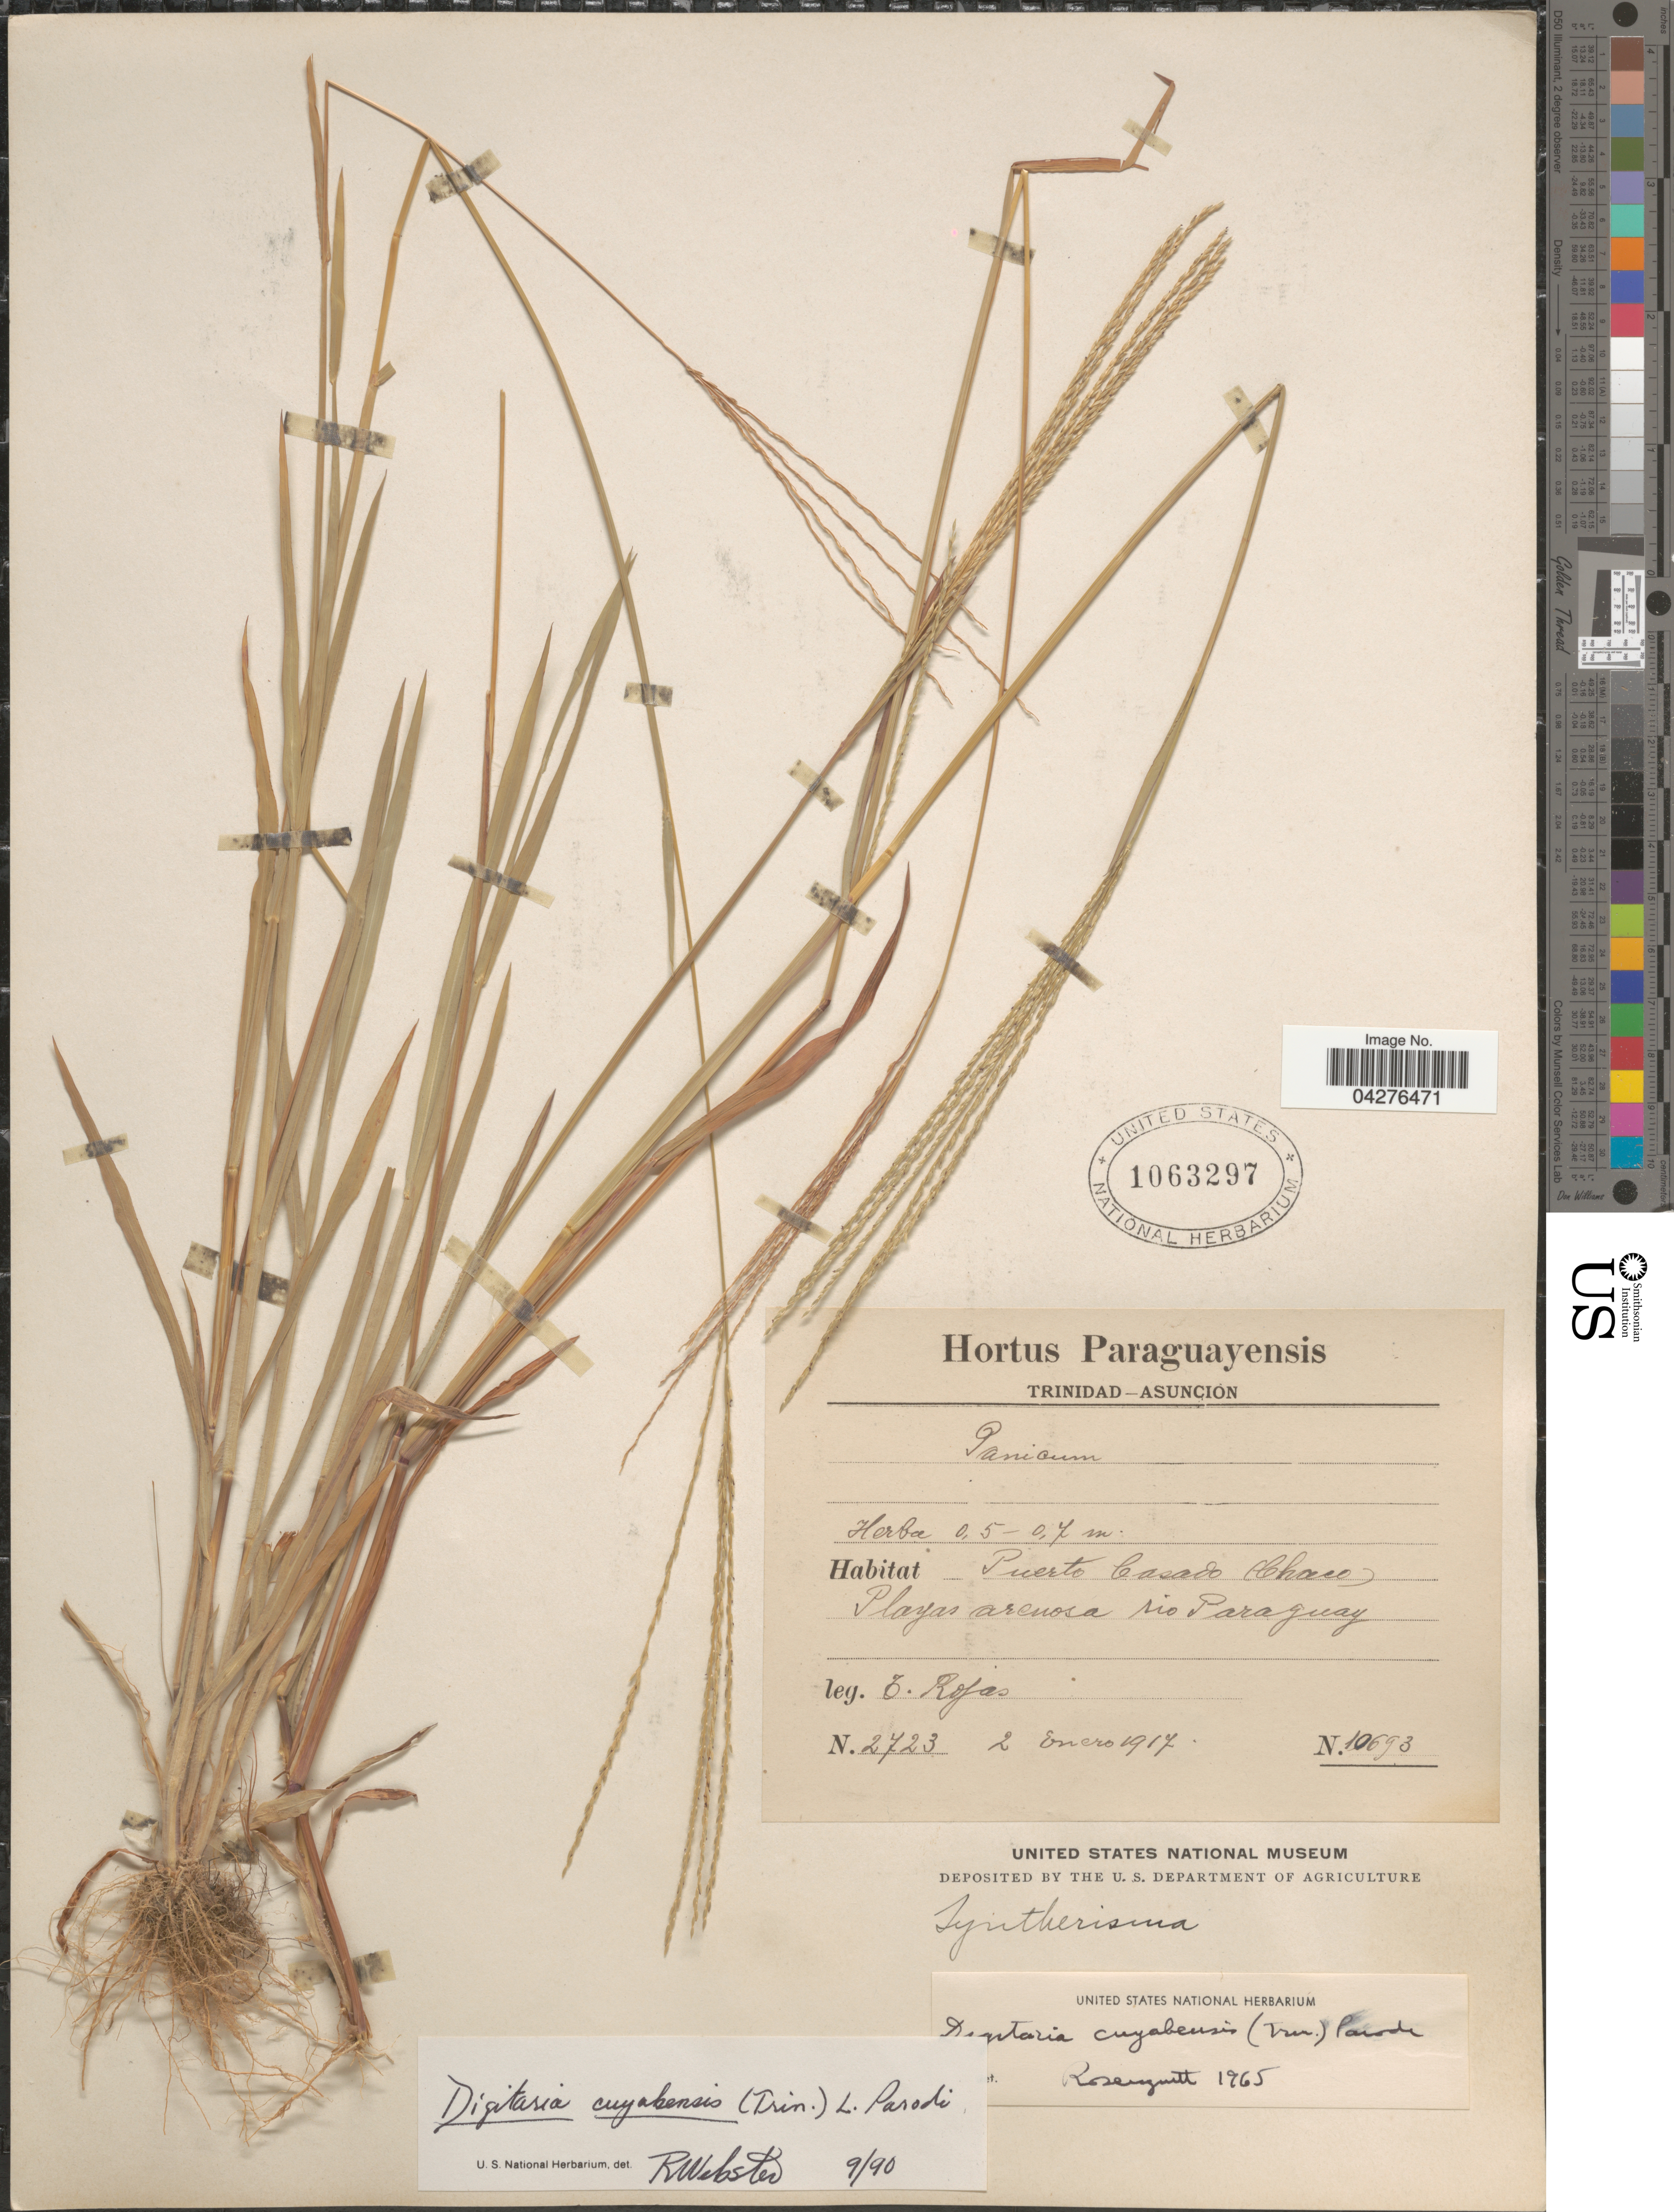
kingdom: Plantae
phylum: Tracheophyta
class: Liliopsida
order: Poales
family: Poaceae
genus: Digitaria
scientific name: Digitaria cuyabensis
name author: (Trin.) Parodi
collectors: B. Rojas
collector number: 2723/10693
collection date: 1917-01-02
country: Paraguay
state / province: Asuncion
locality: Puerto Casado Chaco. Playas arenosa rio Paraguay.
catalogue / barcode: US 1063297